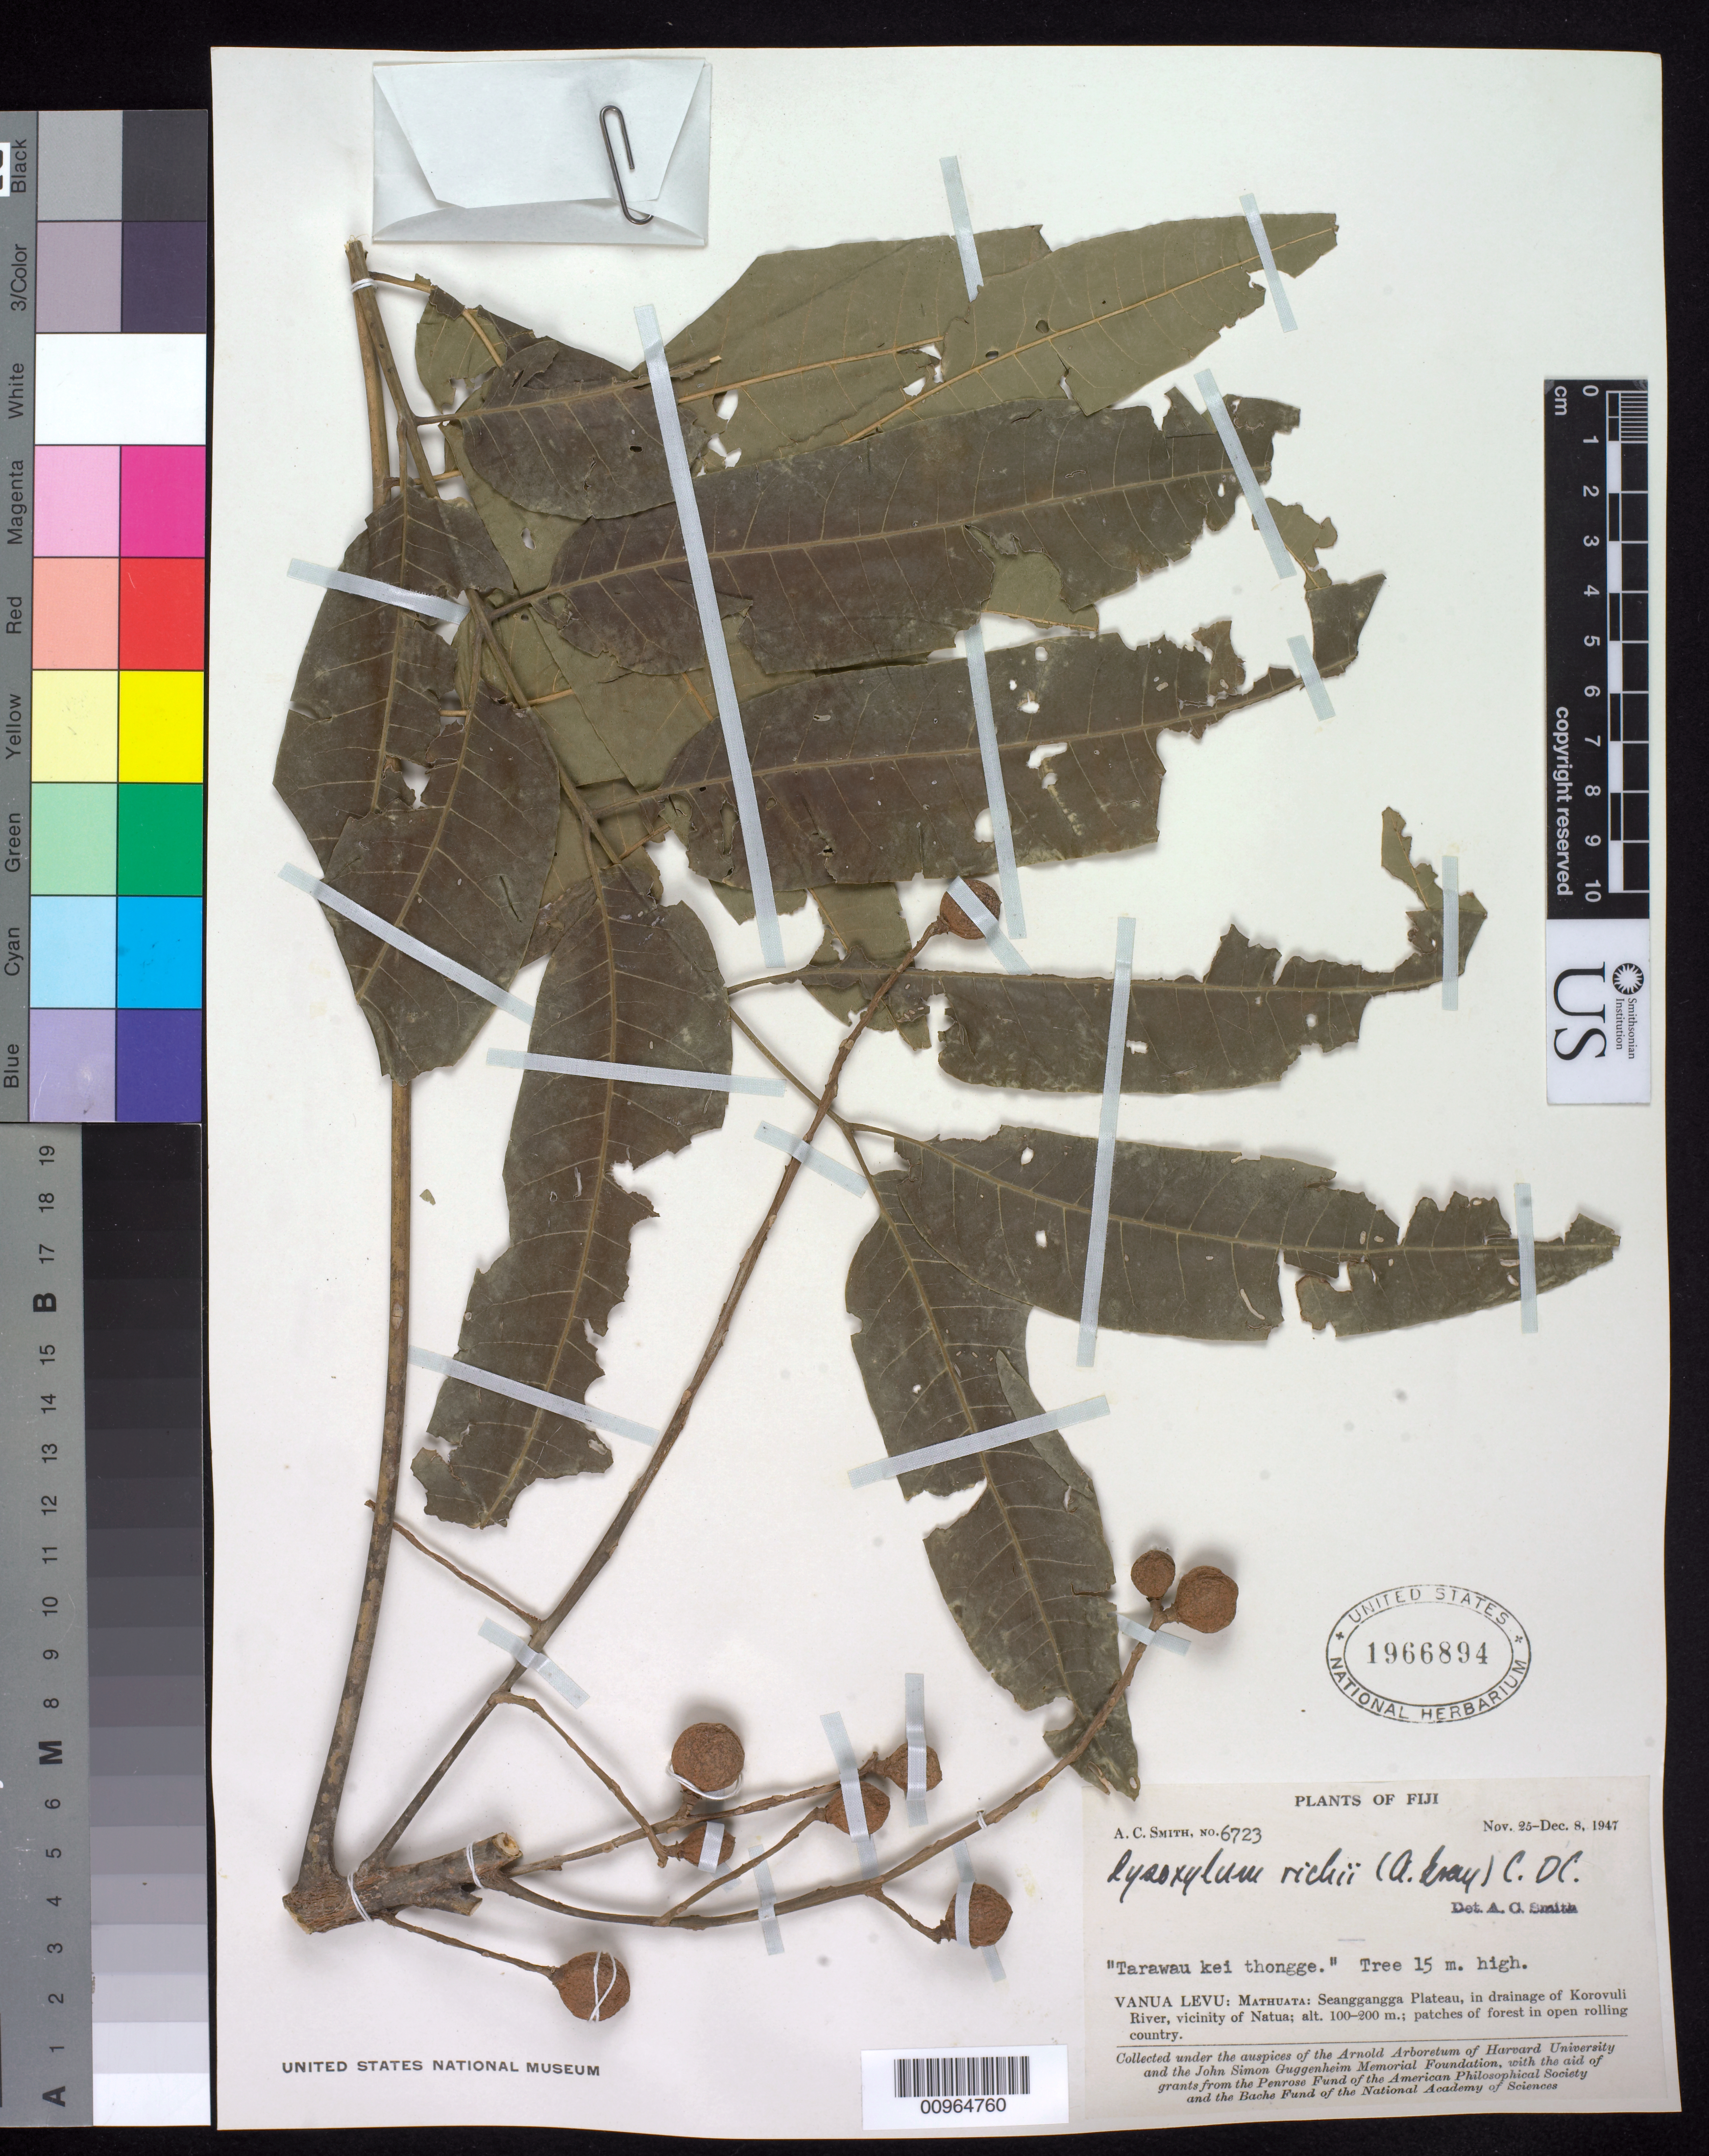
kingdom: Plantae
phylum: Tracheophyta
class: Magnoliopsida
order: Sapindales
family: Meliaceae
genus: Didymocheton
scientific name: Didymocheton alliaceus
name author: (G. Forst.) Mabb.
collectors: C. A. Smith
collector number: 6723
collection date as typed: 25 Nov 1947 to 08 Dec 1947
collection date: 1947-11-25/1947-12-08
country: Fiji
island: Macuata-i-wai [Mathuata-i-wai]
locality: Vanua Levu: Mathuata: Seanggangga Plateau, in drainage of Korovuli River, vicinity of Natua; patches of forest in open rolling country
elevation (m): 100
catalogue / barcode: US 1966894